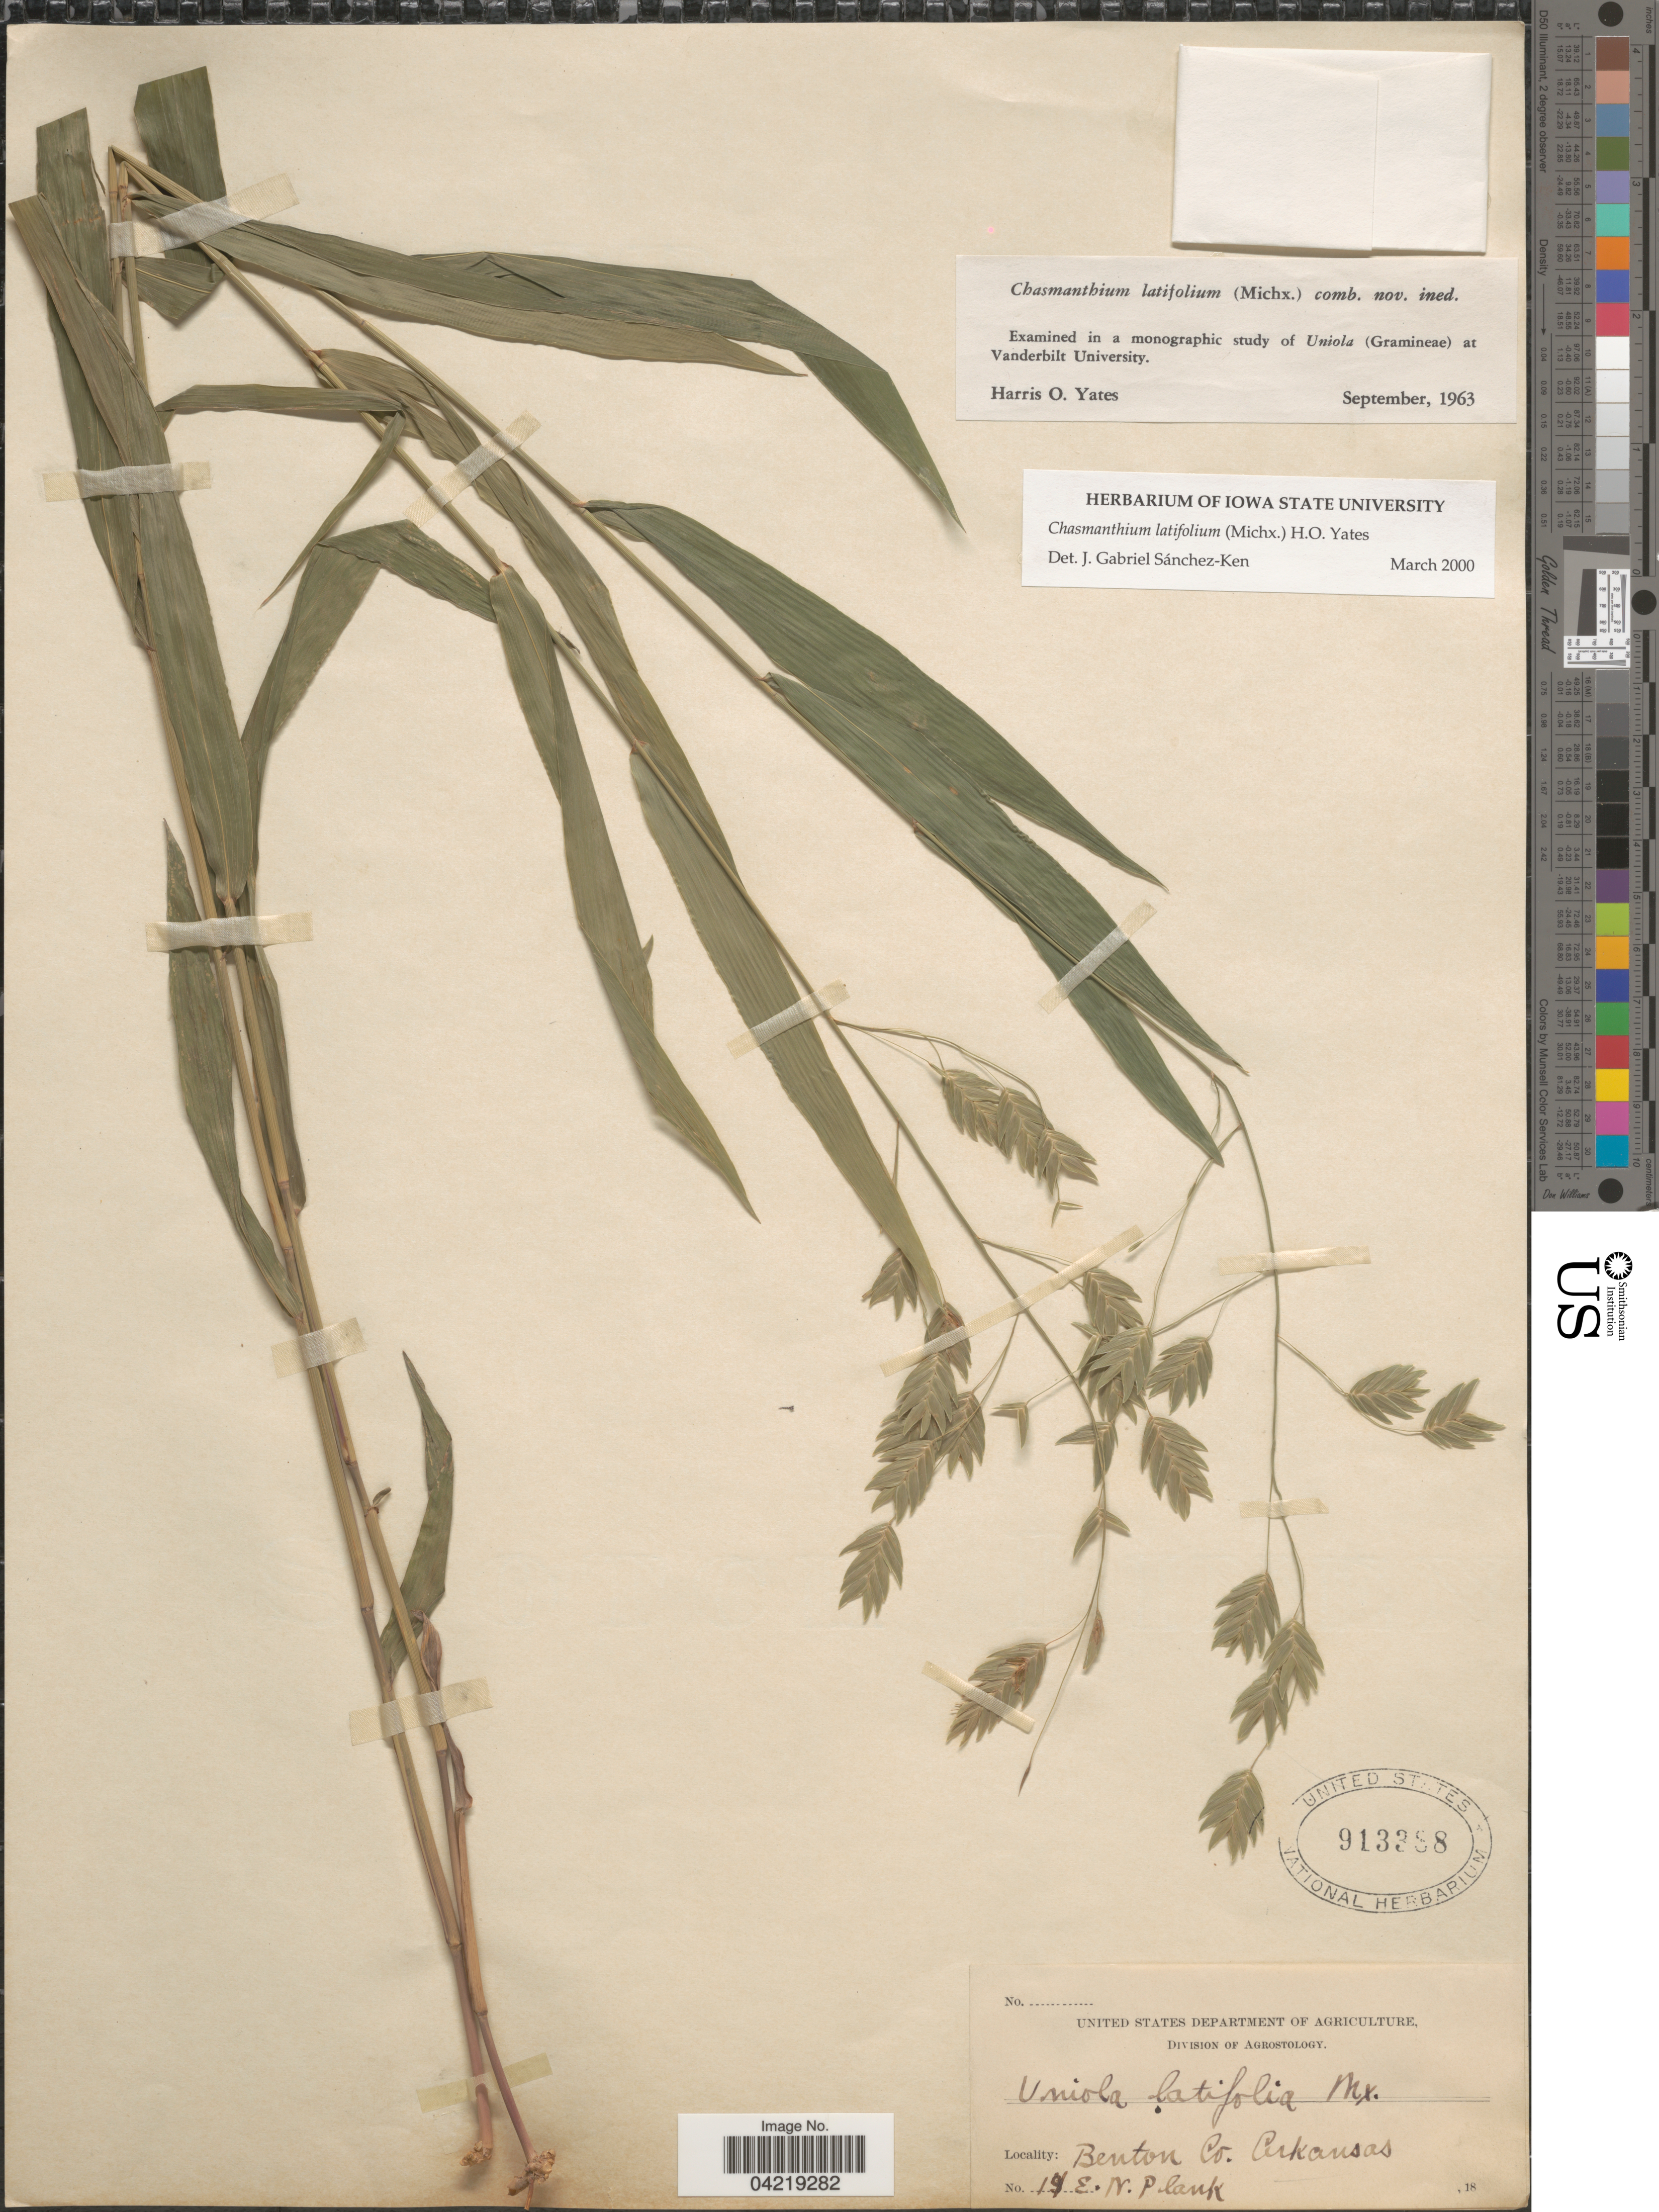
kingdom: Plantae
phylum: Tracheophyta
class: Liliopsida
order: Poales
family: Poaceae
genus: Chasmanthium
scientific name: Chasmanthium latifolium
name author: (Michx.) H.O. Yates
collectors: E. Plank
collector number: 14*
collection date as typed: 18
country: United States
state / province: Arkansas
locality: Benton Co.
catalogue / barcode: US 913388